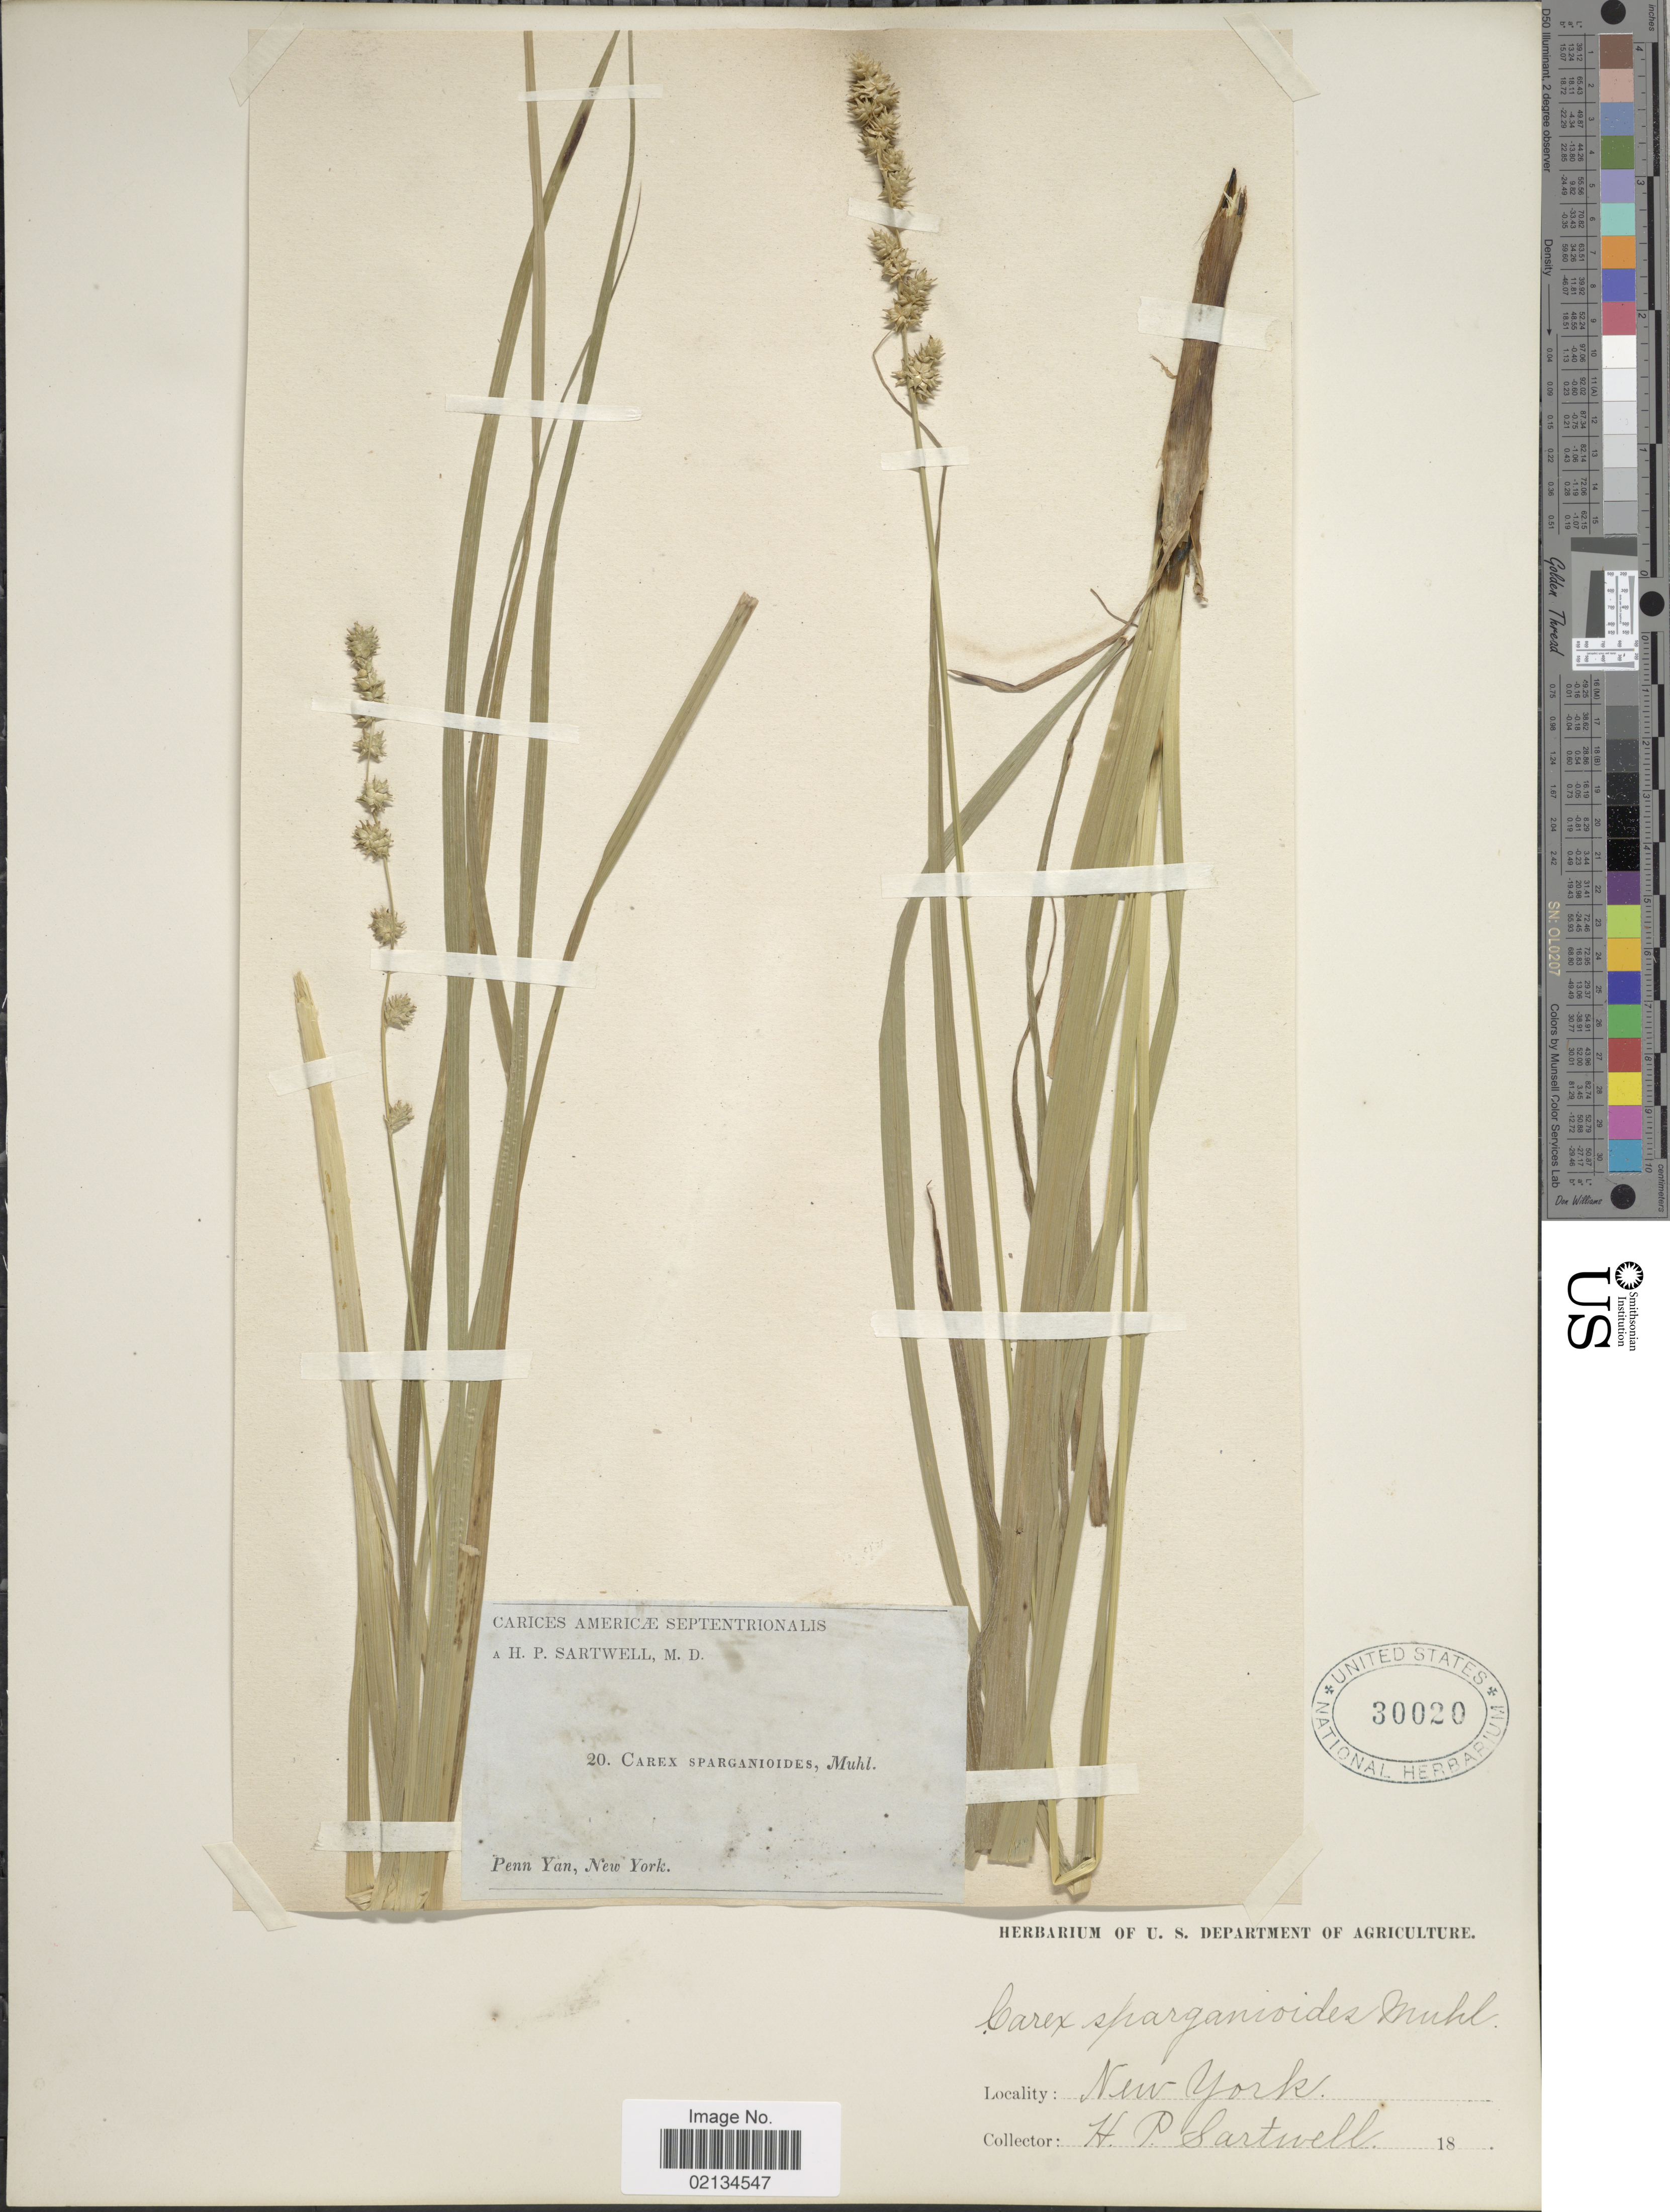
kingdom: Plantae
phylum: Tracheophyta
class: Liliopsida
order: Poales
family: Cyperaceae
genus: Carex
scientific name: Carex sparganioides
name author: Muhl. ex Willd.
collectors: H. P. Sartwell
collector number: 20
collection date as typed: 18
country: United States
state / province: New York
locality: Carices Americae Septentrionalis, Penn Yan.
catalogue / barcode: US 30020